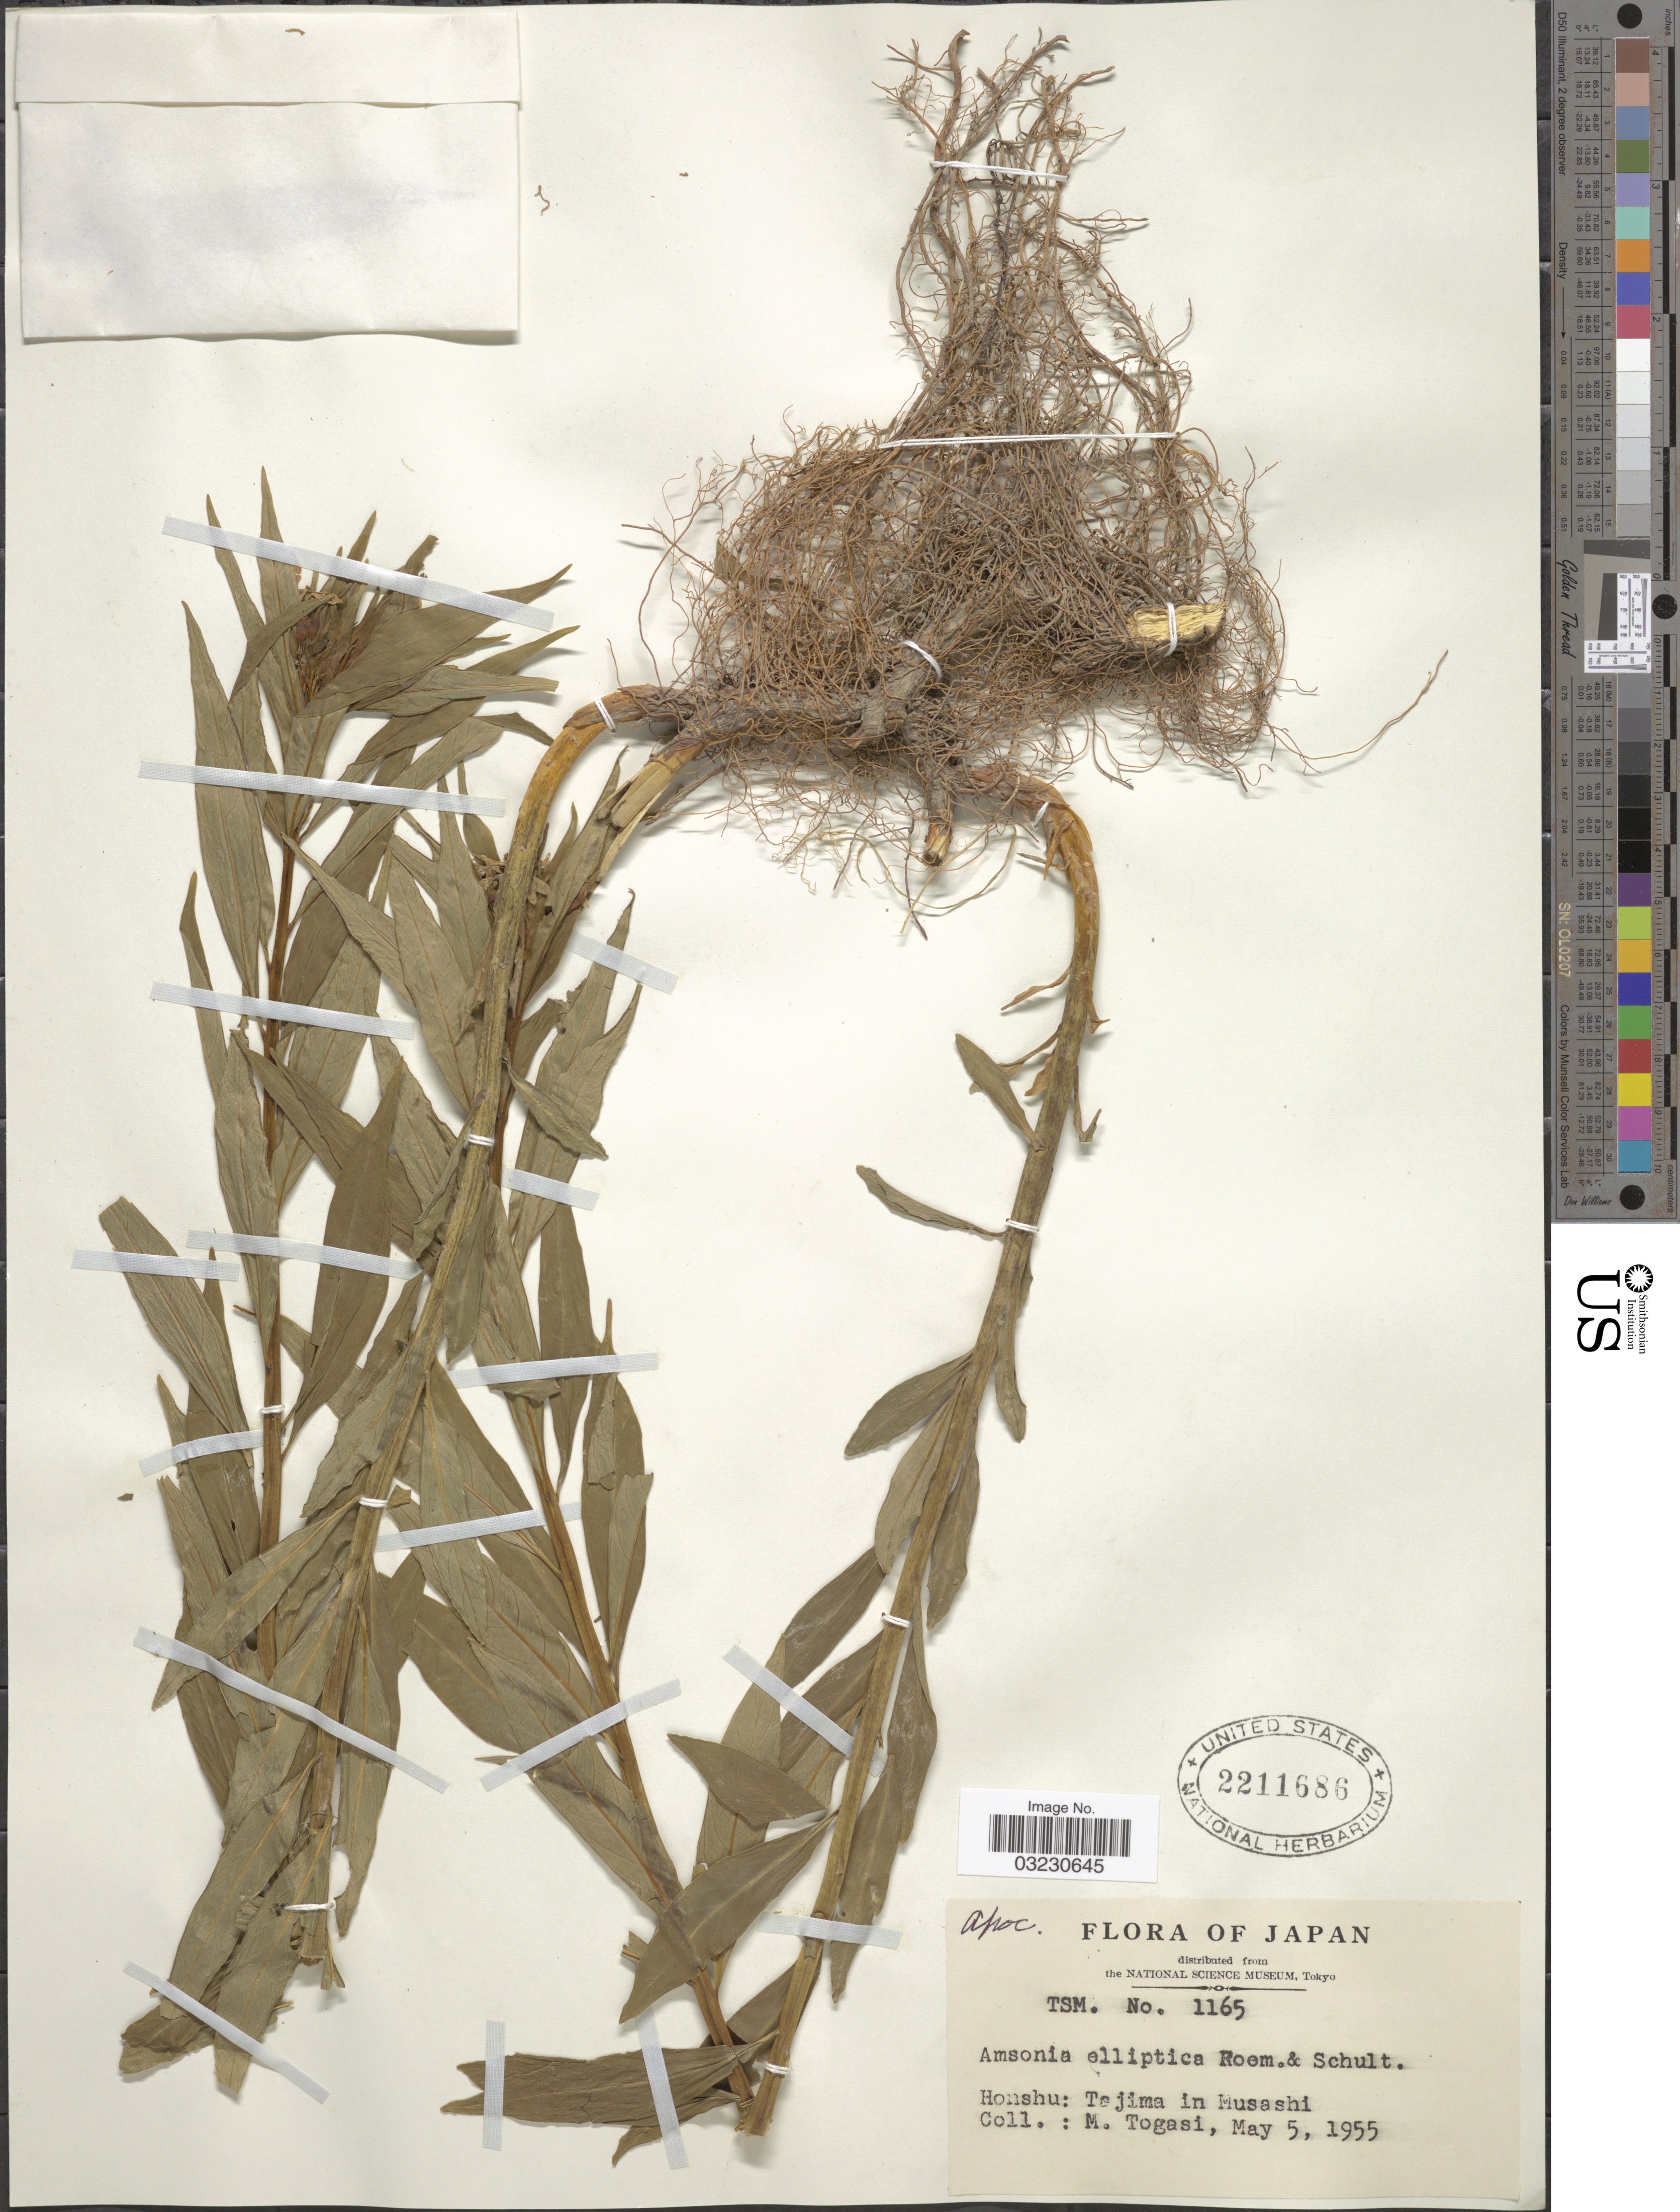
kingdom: Plantae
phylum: Tracheophyta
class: Magnoliopsida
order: Gentianales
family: Apocynaceae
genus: Amsonia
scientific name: Amsonia elliptica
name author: (Thunb.) Roem. & Schult.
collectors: M. Togasi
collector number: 1165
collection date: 1955-05-05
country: Japan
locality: Honshu: Tejima in Musashi.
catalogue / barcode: US 2211686